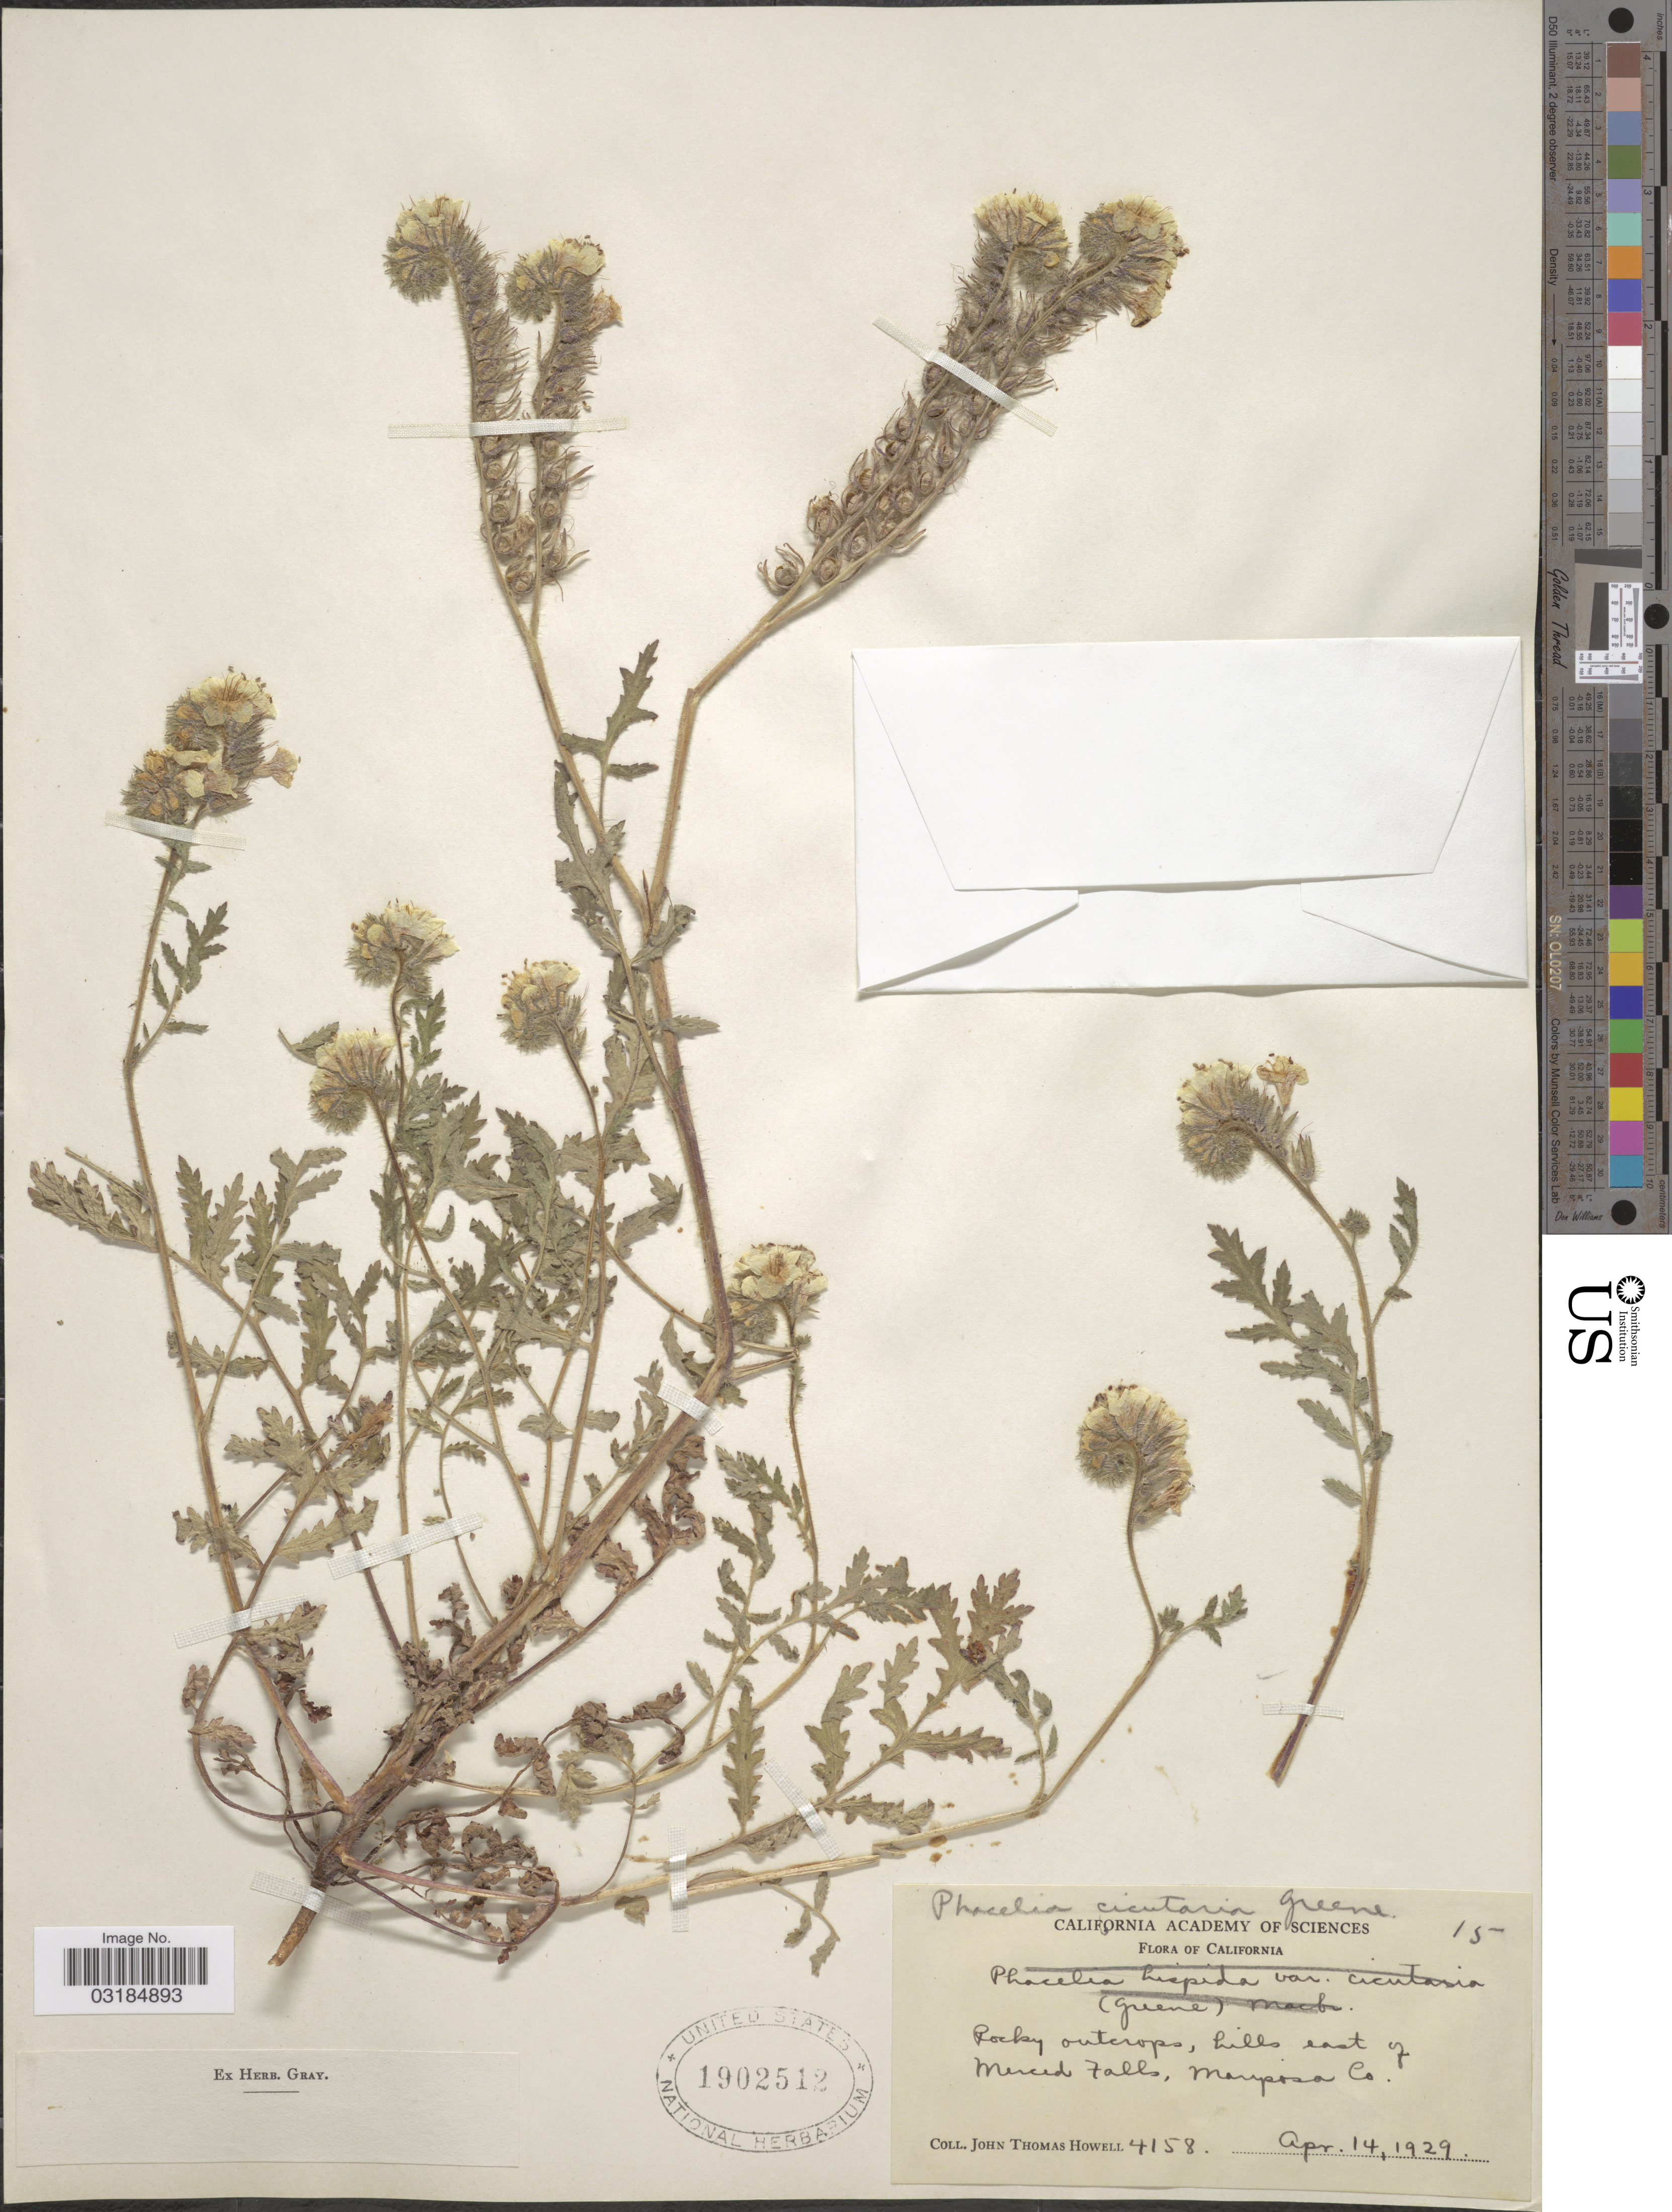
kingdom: Plantae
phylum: Tracheophyta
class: Magnoliopsida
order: Boraginales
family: Hydrophyllaceae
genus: Phacelia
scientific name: Phacelia cicutaria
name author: Greene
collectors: J. T. Howell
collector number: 4158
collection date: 1929-04-14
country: United States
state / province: California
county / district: Mariposa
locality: Rocky outcrops, hills east of Merced Falls, Mariposa Co.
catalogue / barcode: US 1902512